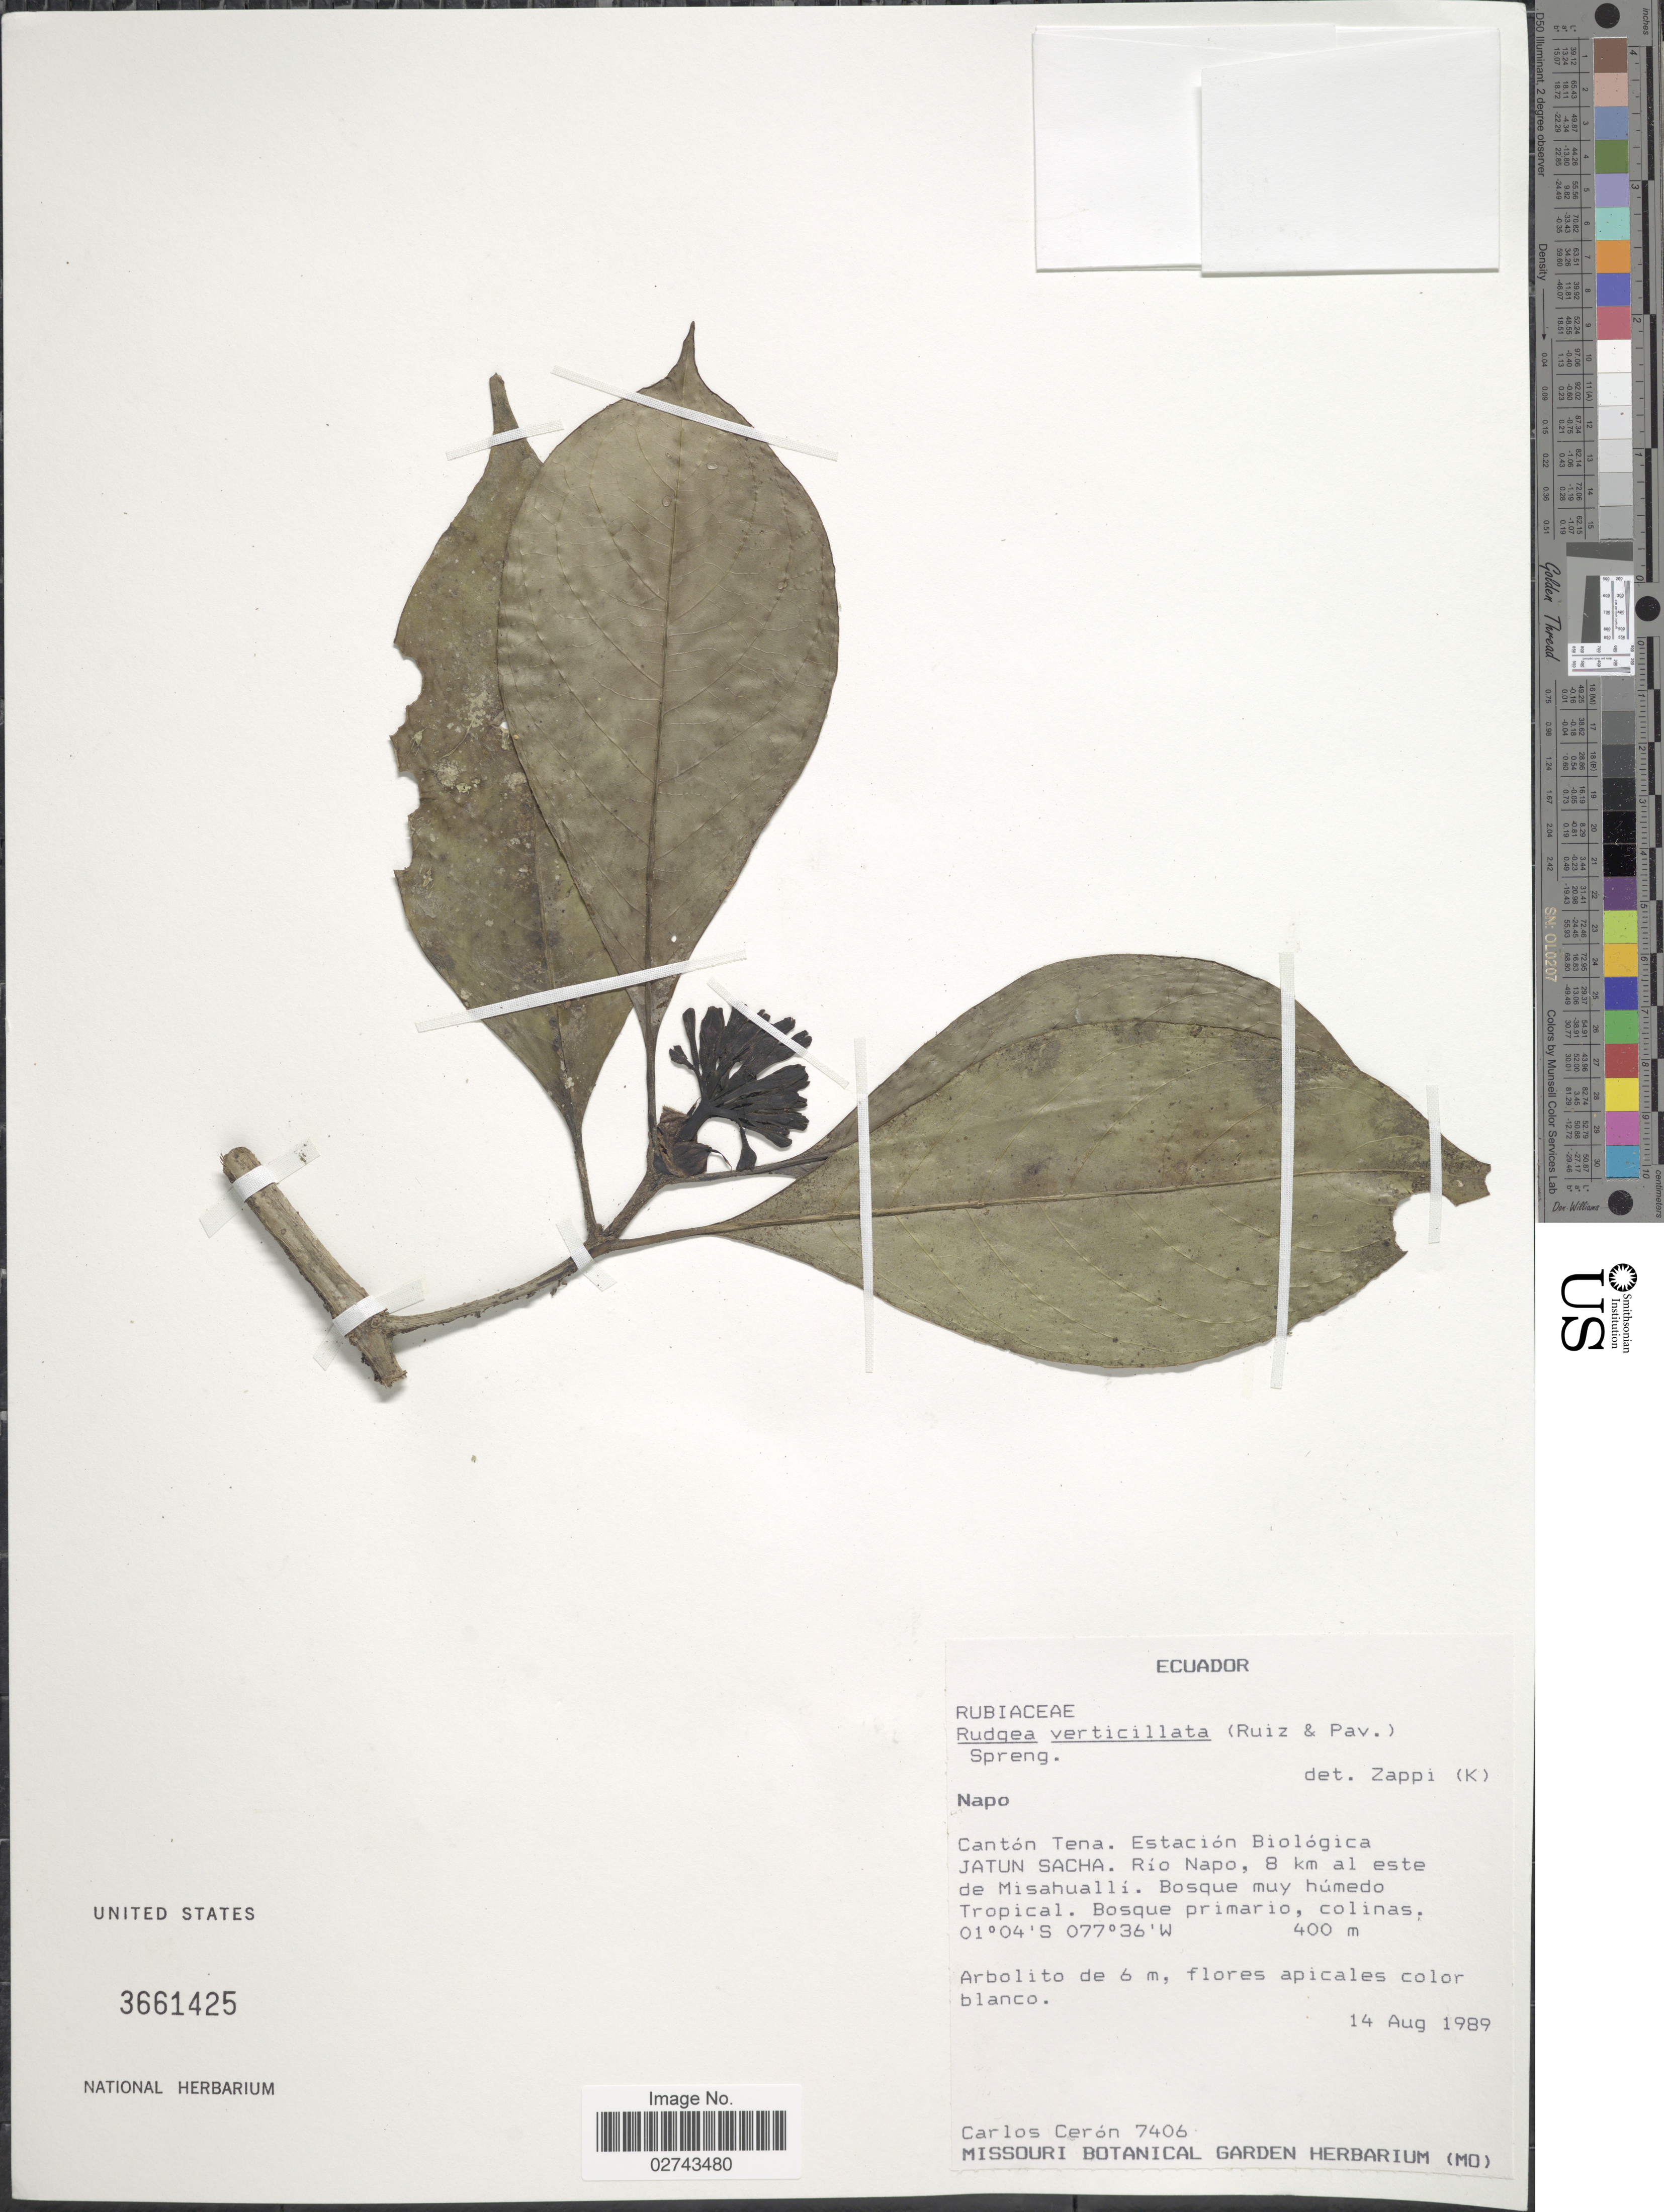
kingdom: Plantae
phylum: Tracheophyta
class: Magnoliopsida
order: Gentianales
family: Rubiaceae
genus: Rudgea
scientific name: Rudgea verticillata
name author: (Ruiz & Pav.) Spreng.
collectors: C. E. Cerón M.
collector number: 7406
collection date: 1989-08-14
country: Ecuador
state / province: Napo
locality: Napo, Canton Tena, Estacion Biologica Jatun Sacha, Rio Napo, 8 km al este de Misahualli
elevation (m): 400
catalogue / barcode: US 3661425